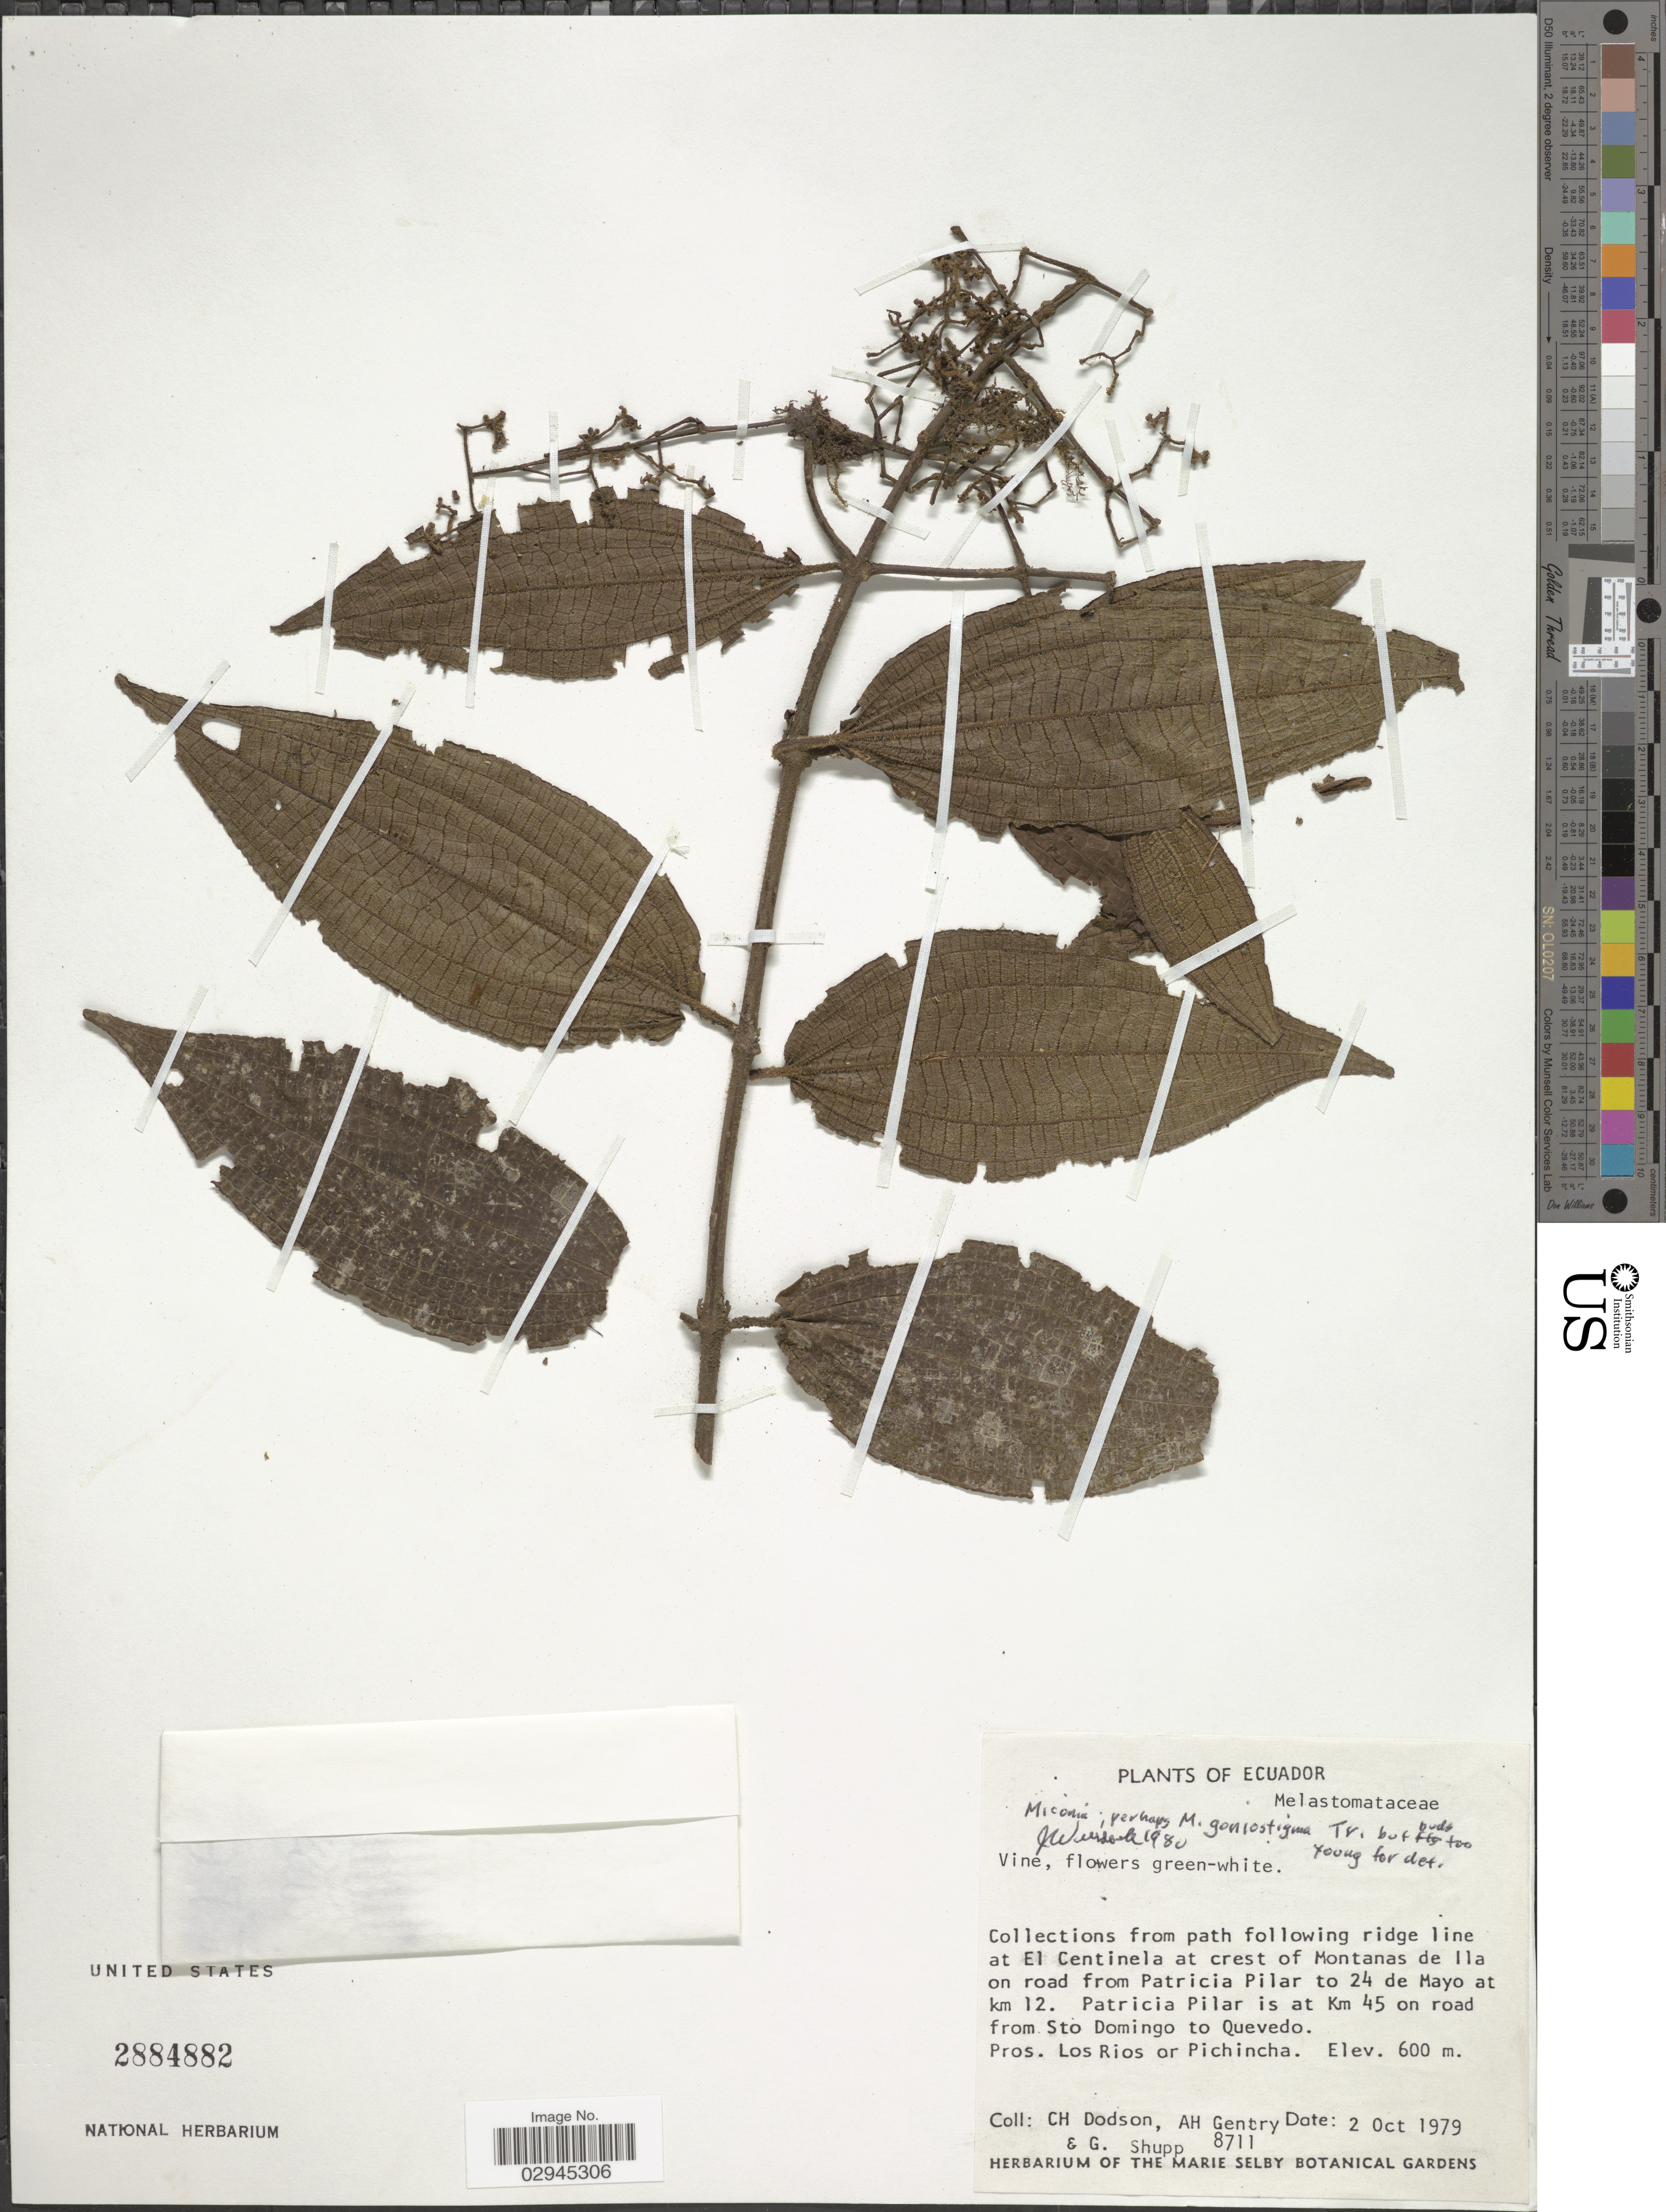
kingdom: Plantae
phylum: Tracheophyta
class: Magnoliopsida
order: Myrtales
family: Melastomataceae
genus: Miconia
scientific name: Miconia sp.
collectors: C. H. Dodson, A. H. Gentry & G. Schupp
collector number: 8711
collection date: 1979-10-02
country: Ecuador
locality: From path following ridge line at El Centinela at crest of Montanas de Ila on road from Patricia Pilar to 24 de Mayo at km 12. Patricia Pilar is at Km 45 on road from Sto Domingo to Quevedo. Pros. Los Rios or Pichincha.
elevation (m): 600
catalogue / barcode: US 2884882